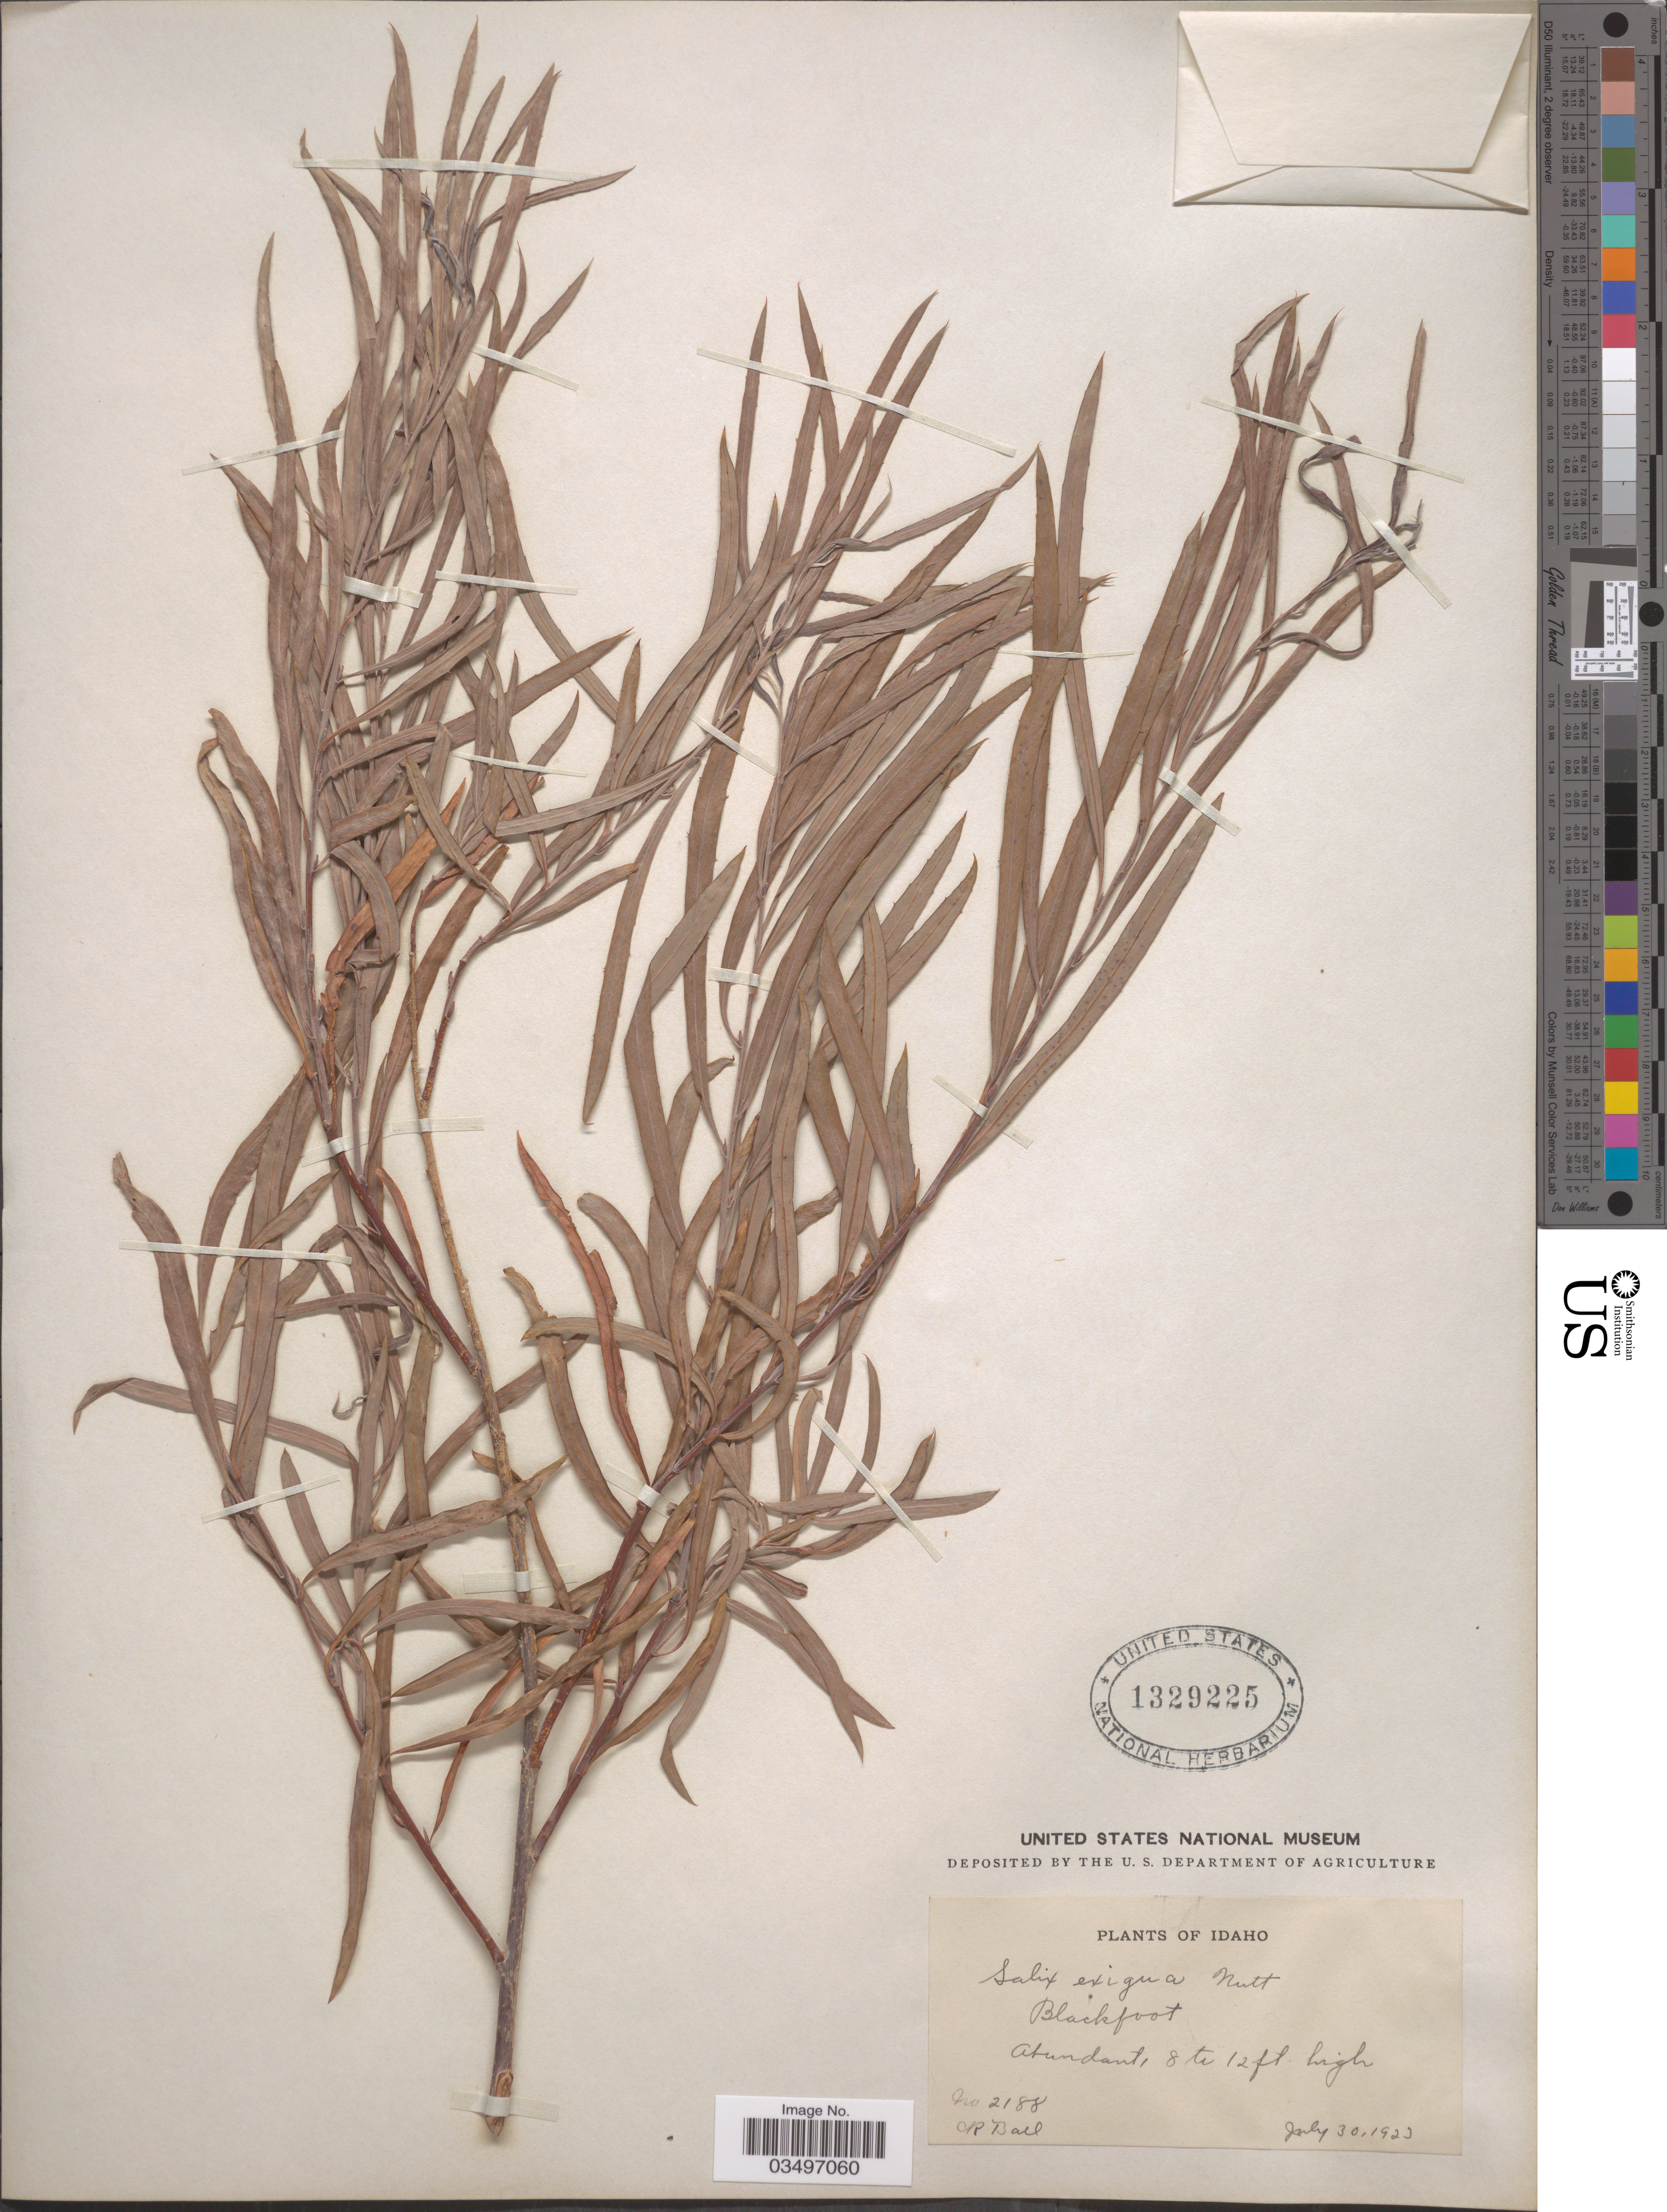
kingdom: Plantae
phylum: Tracheophyta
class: Magnoliopsida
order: Malpighiales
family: Salicaceae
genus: Salix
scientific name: Salix exigua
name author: Nutt.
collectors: C. R. Ball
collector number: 2188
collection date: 1923-07-30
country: United States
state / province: Idaho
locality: Blackfoot.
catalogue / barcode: US 1329225